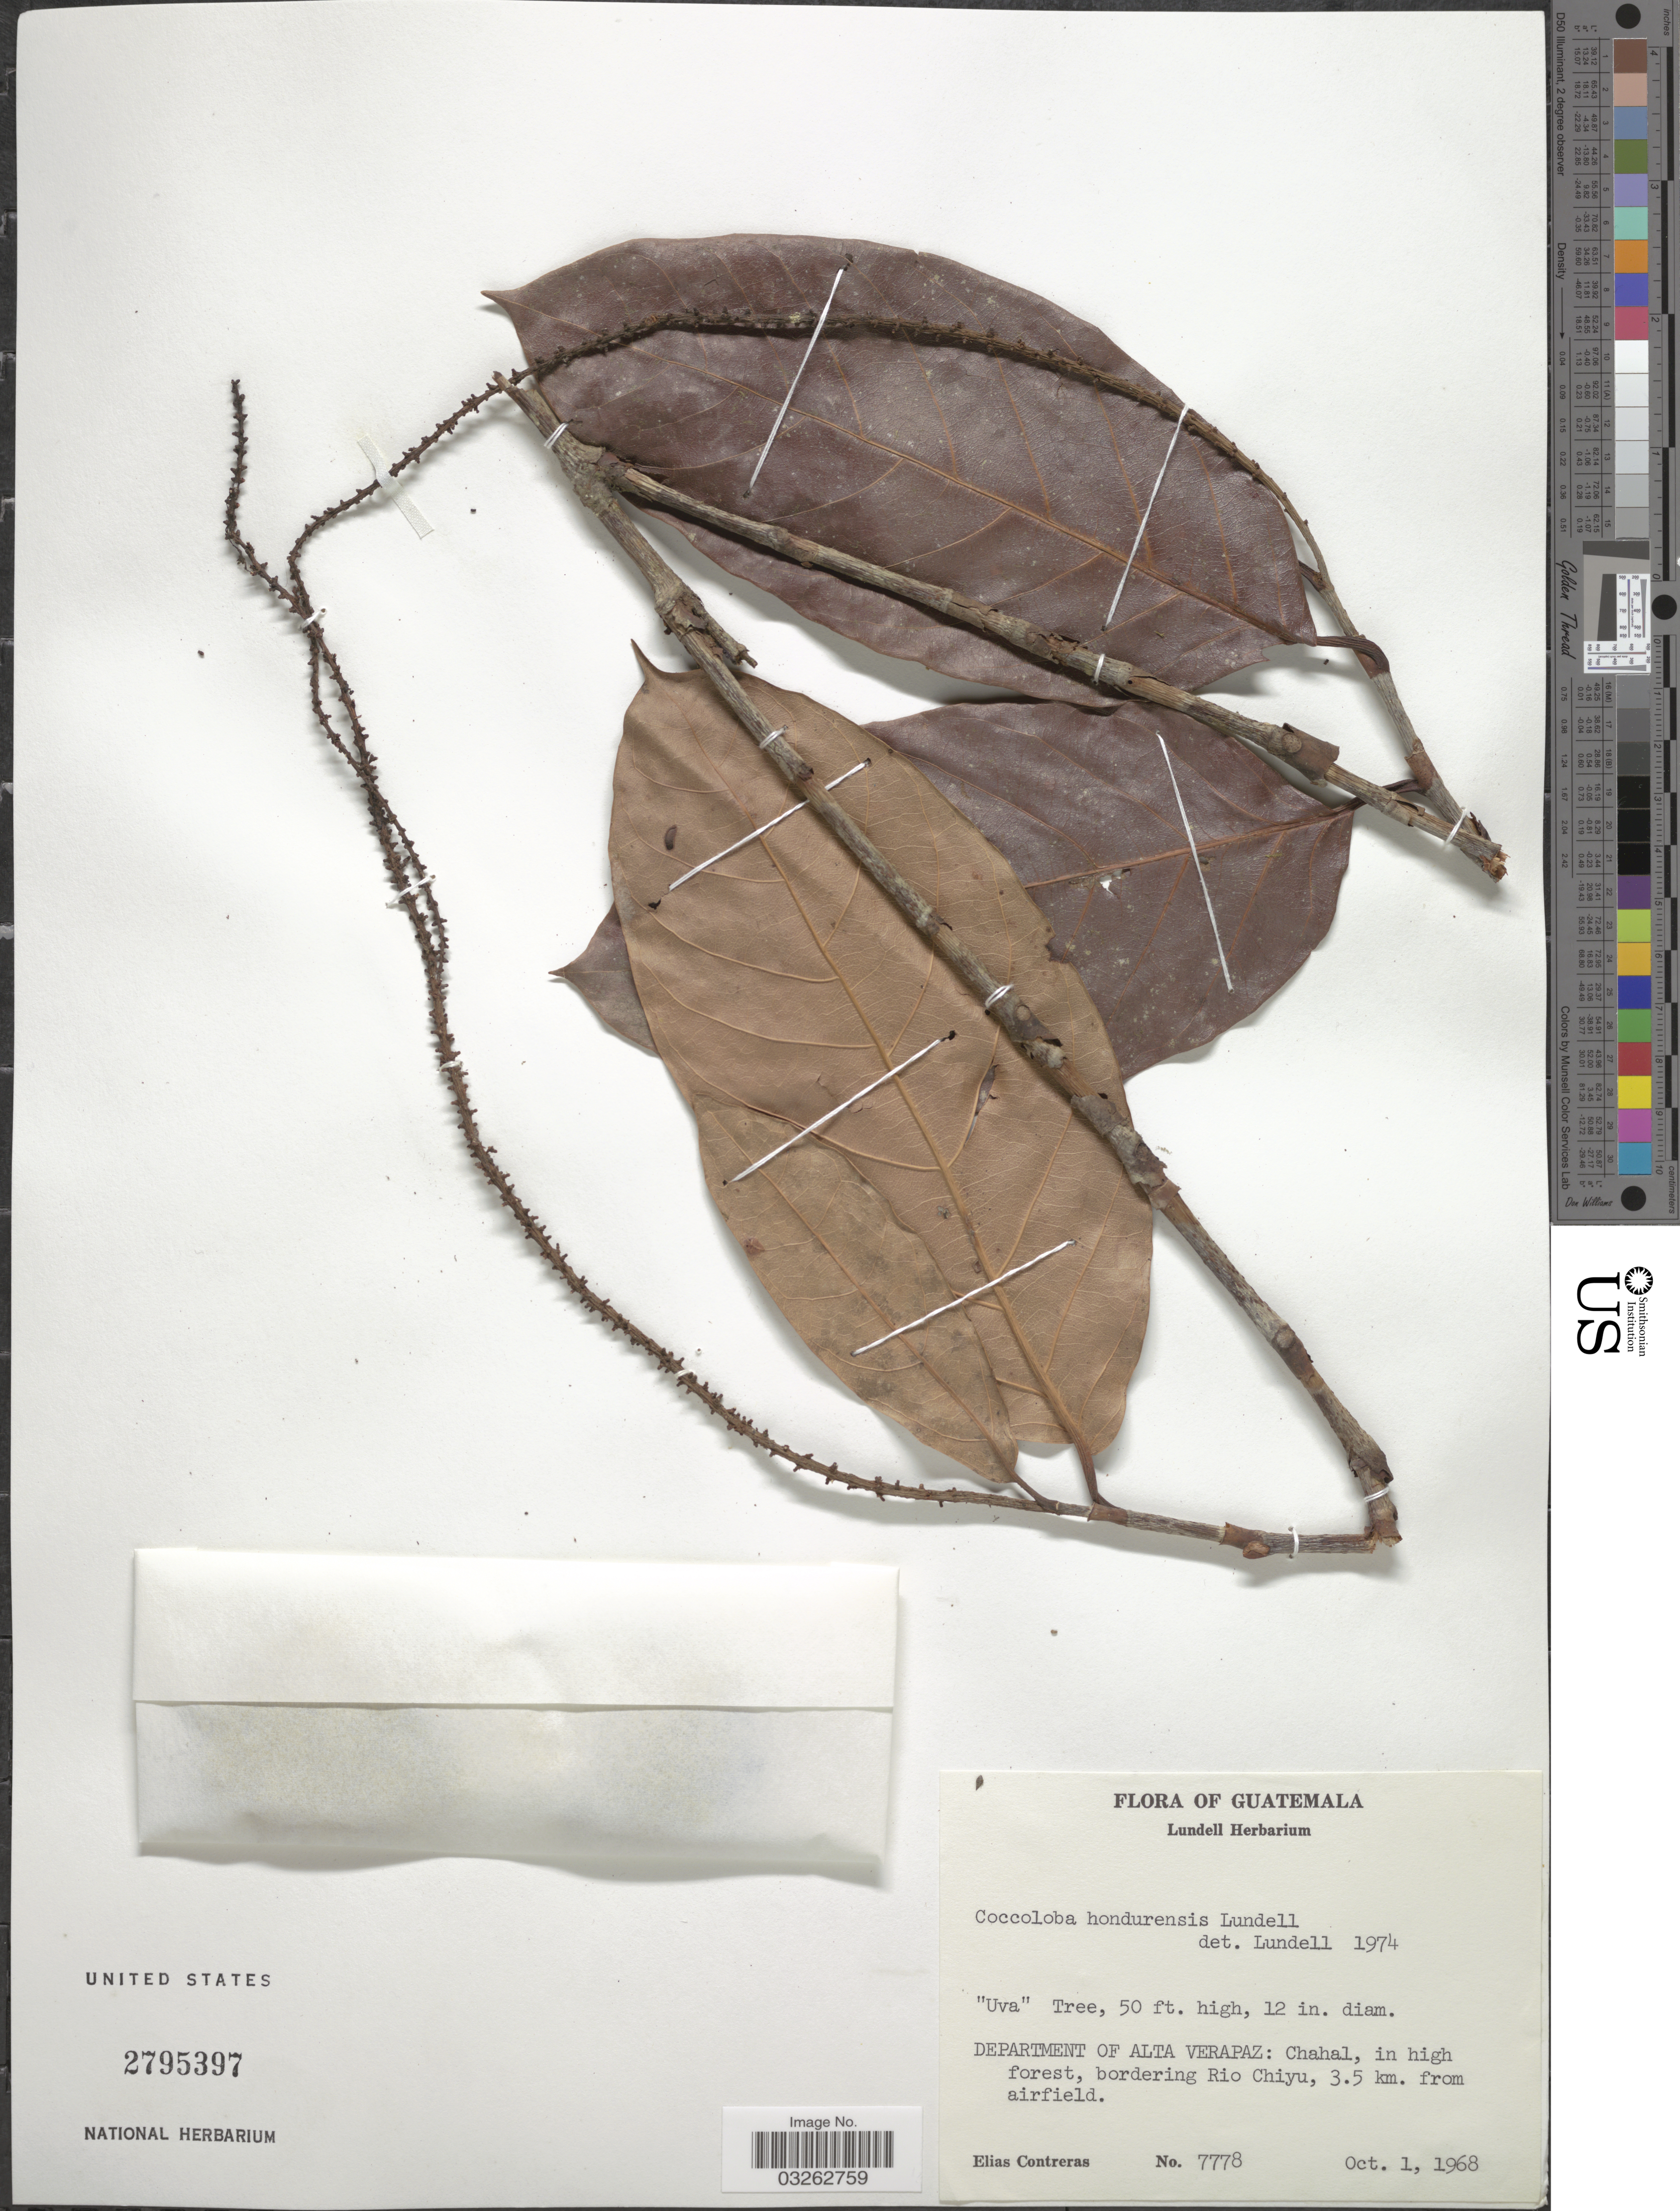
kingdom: Plantae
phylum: Tracheophyta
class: Magnoliopsida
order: Caryophyllales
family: Polygonaceae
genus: Coccoloba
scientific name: Coccoloba hondurensis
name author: Lundell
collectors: E. Contreras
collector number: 7778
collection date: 1968-10-01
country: Guatemala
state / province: Alta Verapaz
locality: Department of Alta Verapaz: Chahal, in high forest, bordering Rio Chiyu, 3.5 km. from airfield.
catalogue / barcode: US 2795397